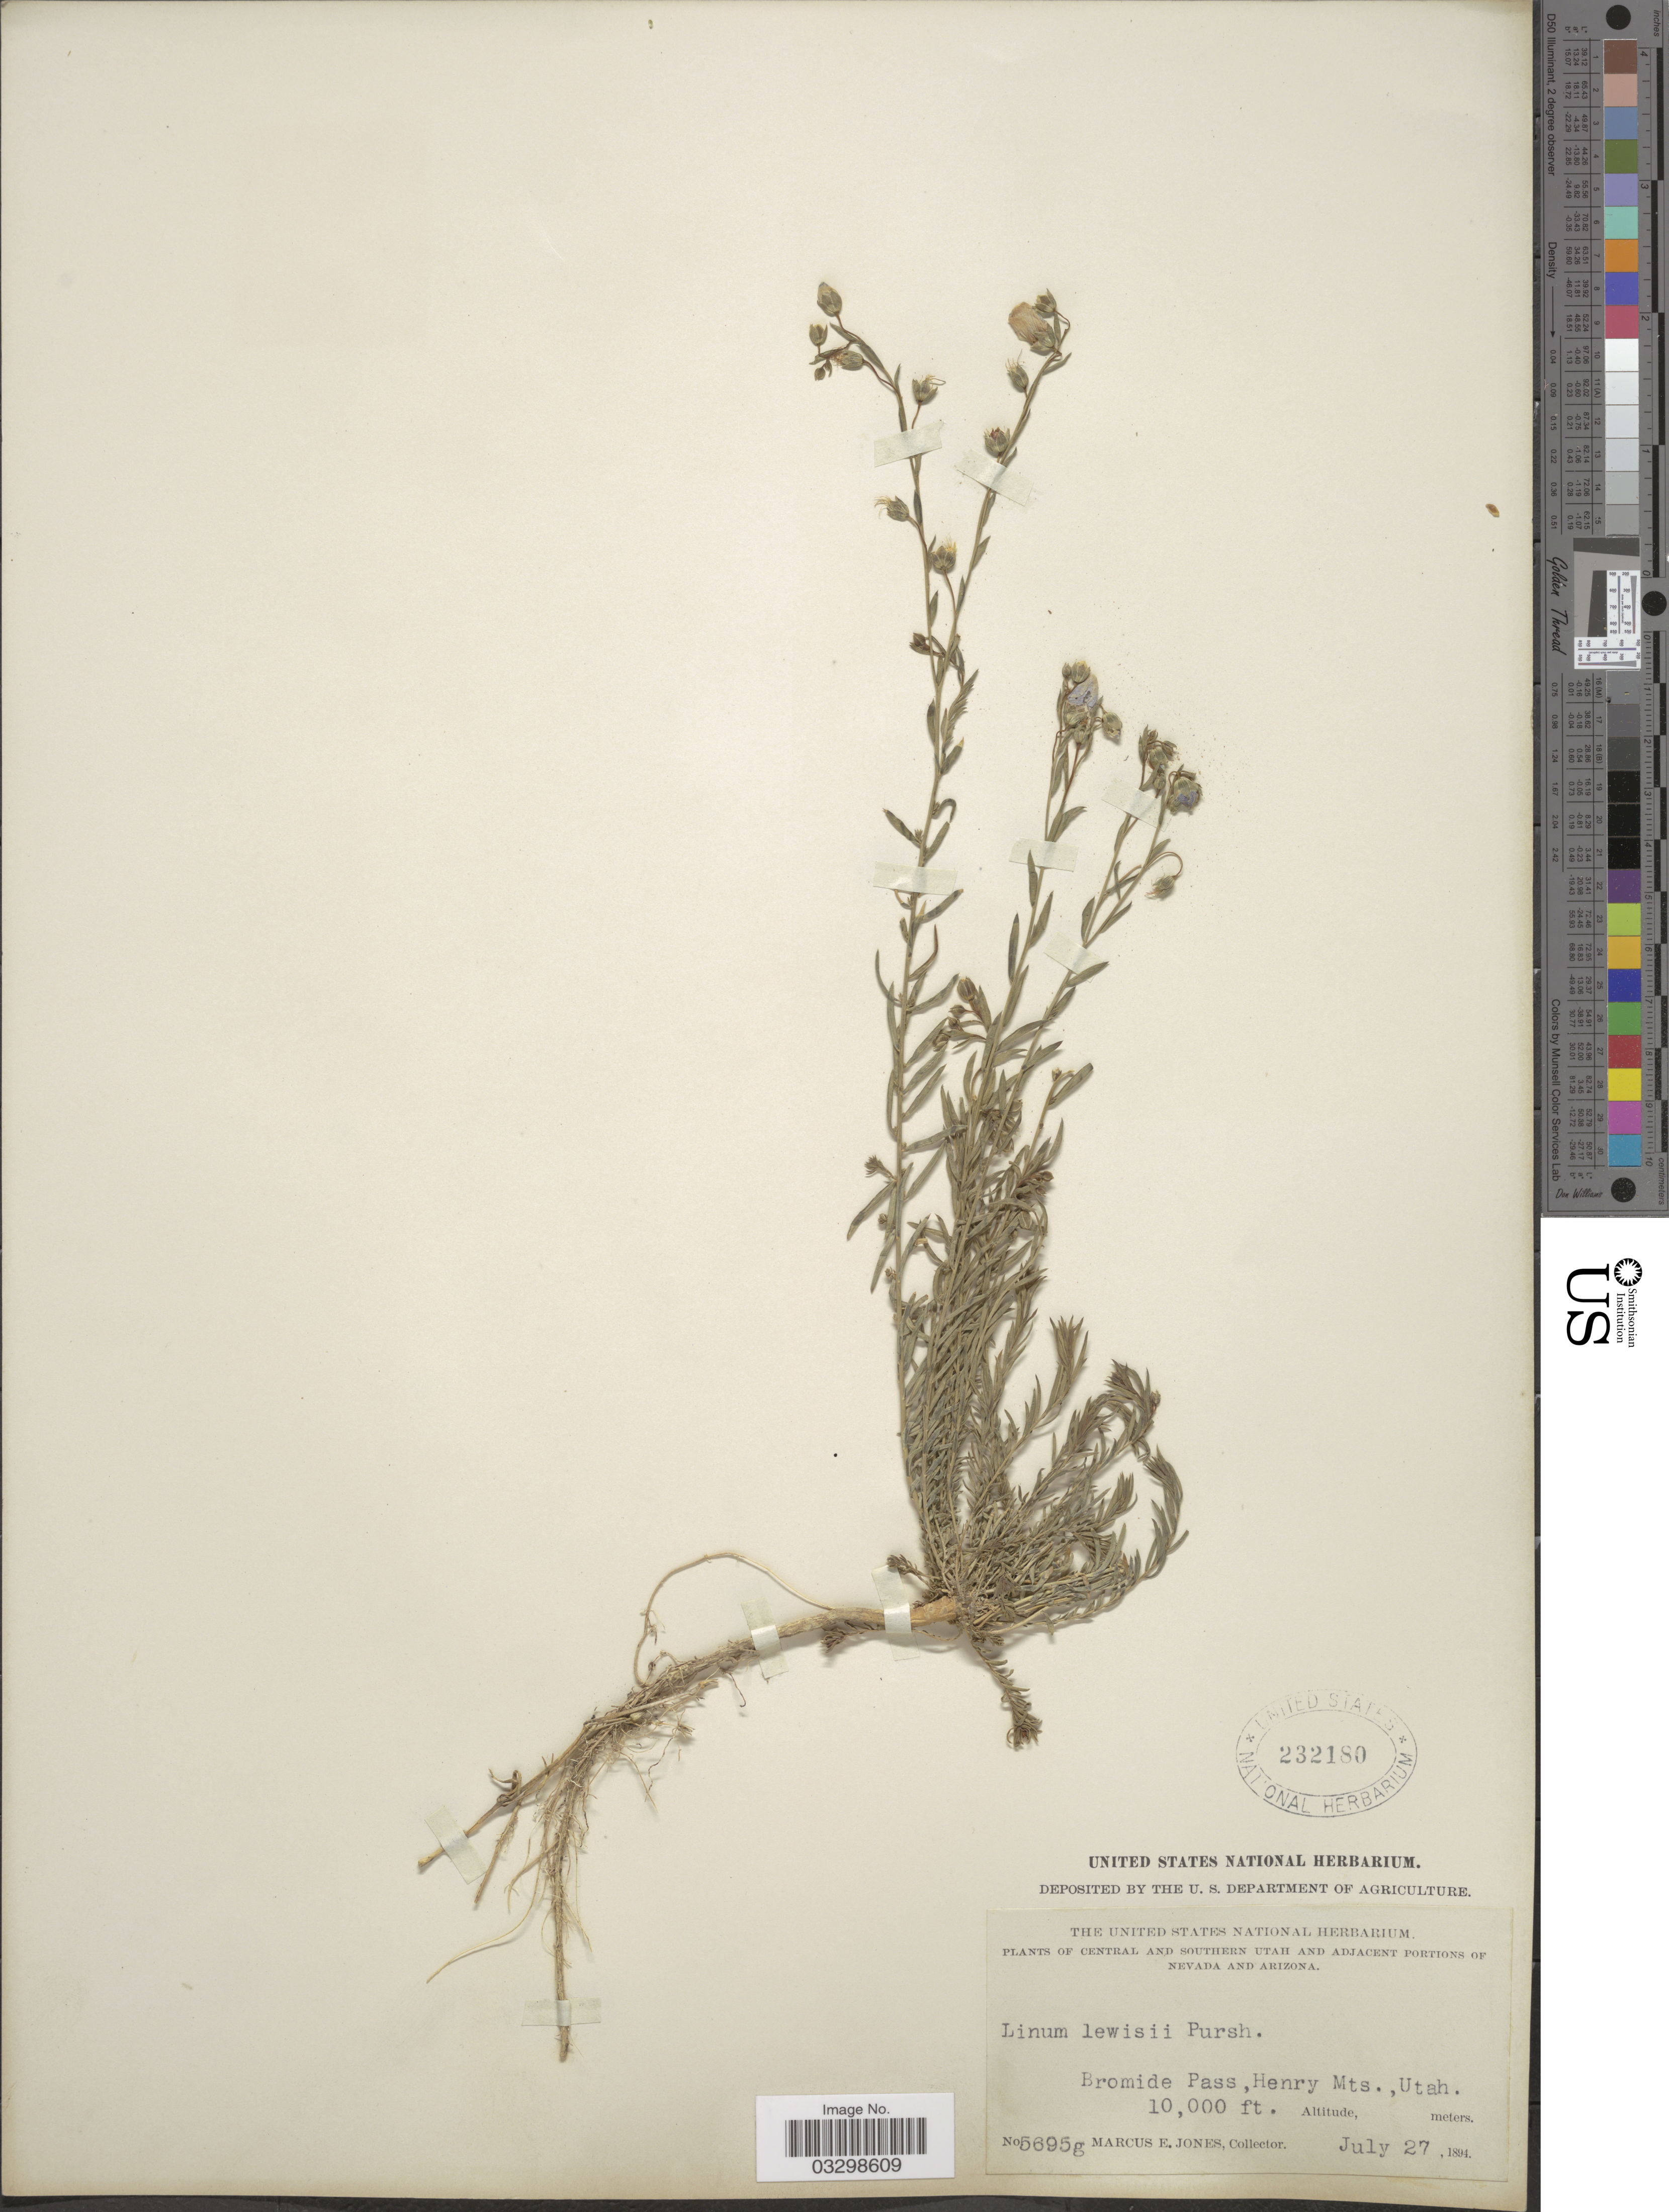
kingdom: Plantae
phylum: Tracheophyta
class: Magnoliopsida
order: Malpighiales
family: Linaceae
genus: Linum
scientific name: Linum lewisii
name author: Pursh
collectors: M. E. Jones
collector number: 5695g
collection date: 1894-07-27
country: United States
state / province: Utah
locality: Central and southern Utah. Bromide Pass, Henry Mts.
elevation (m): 3048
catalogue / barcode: US 232180